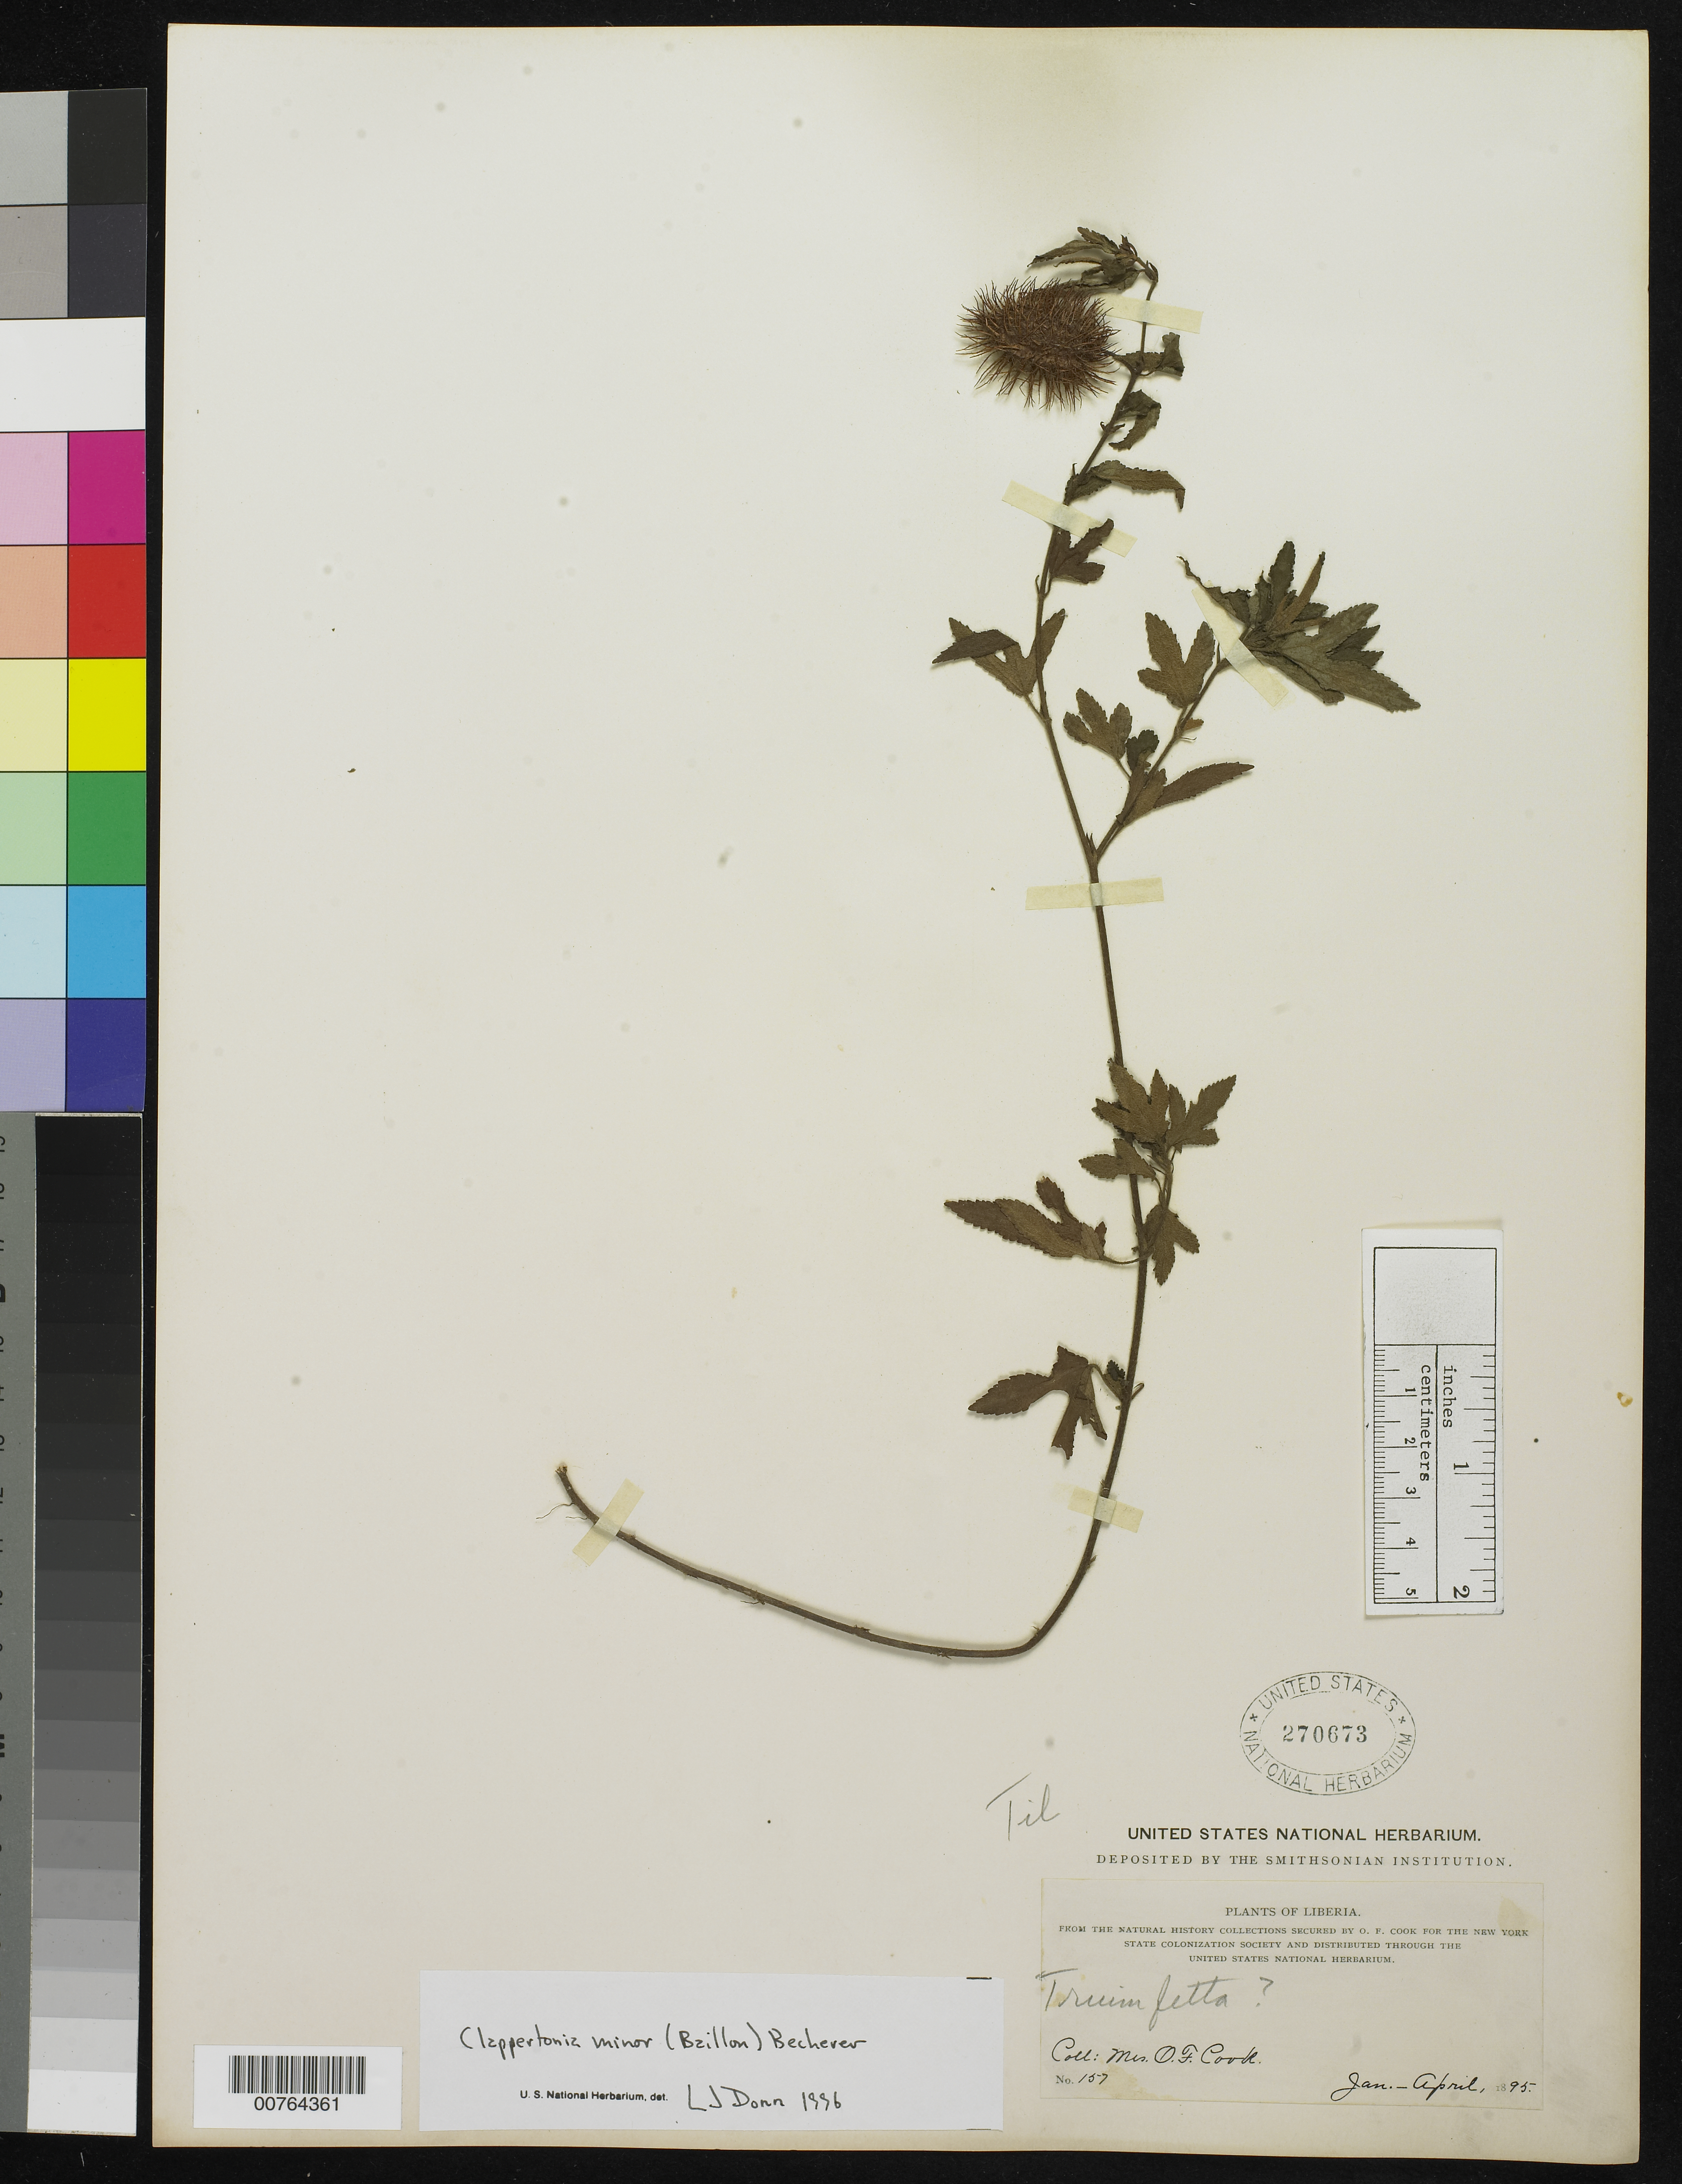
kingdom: Plantae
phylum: Tracheophyta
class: Magnoliopsida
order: Malvales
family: Malvaceae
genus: Clappertonia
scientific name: Clappertonia minor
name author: (Baill.) Bremek.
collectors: Alice C. Cook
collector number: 157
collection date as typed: Jan 1895 to -- Apr 1895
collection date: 1895-01/1895-04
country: Liberia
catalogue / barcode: US 270673